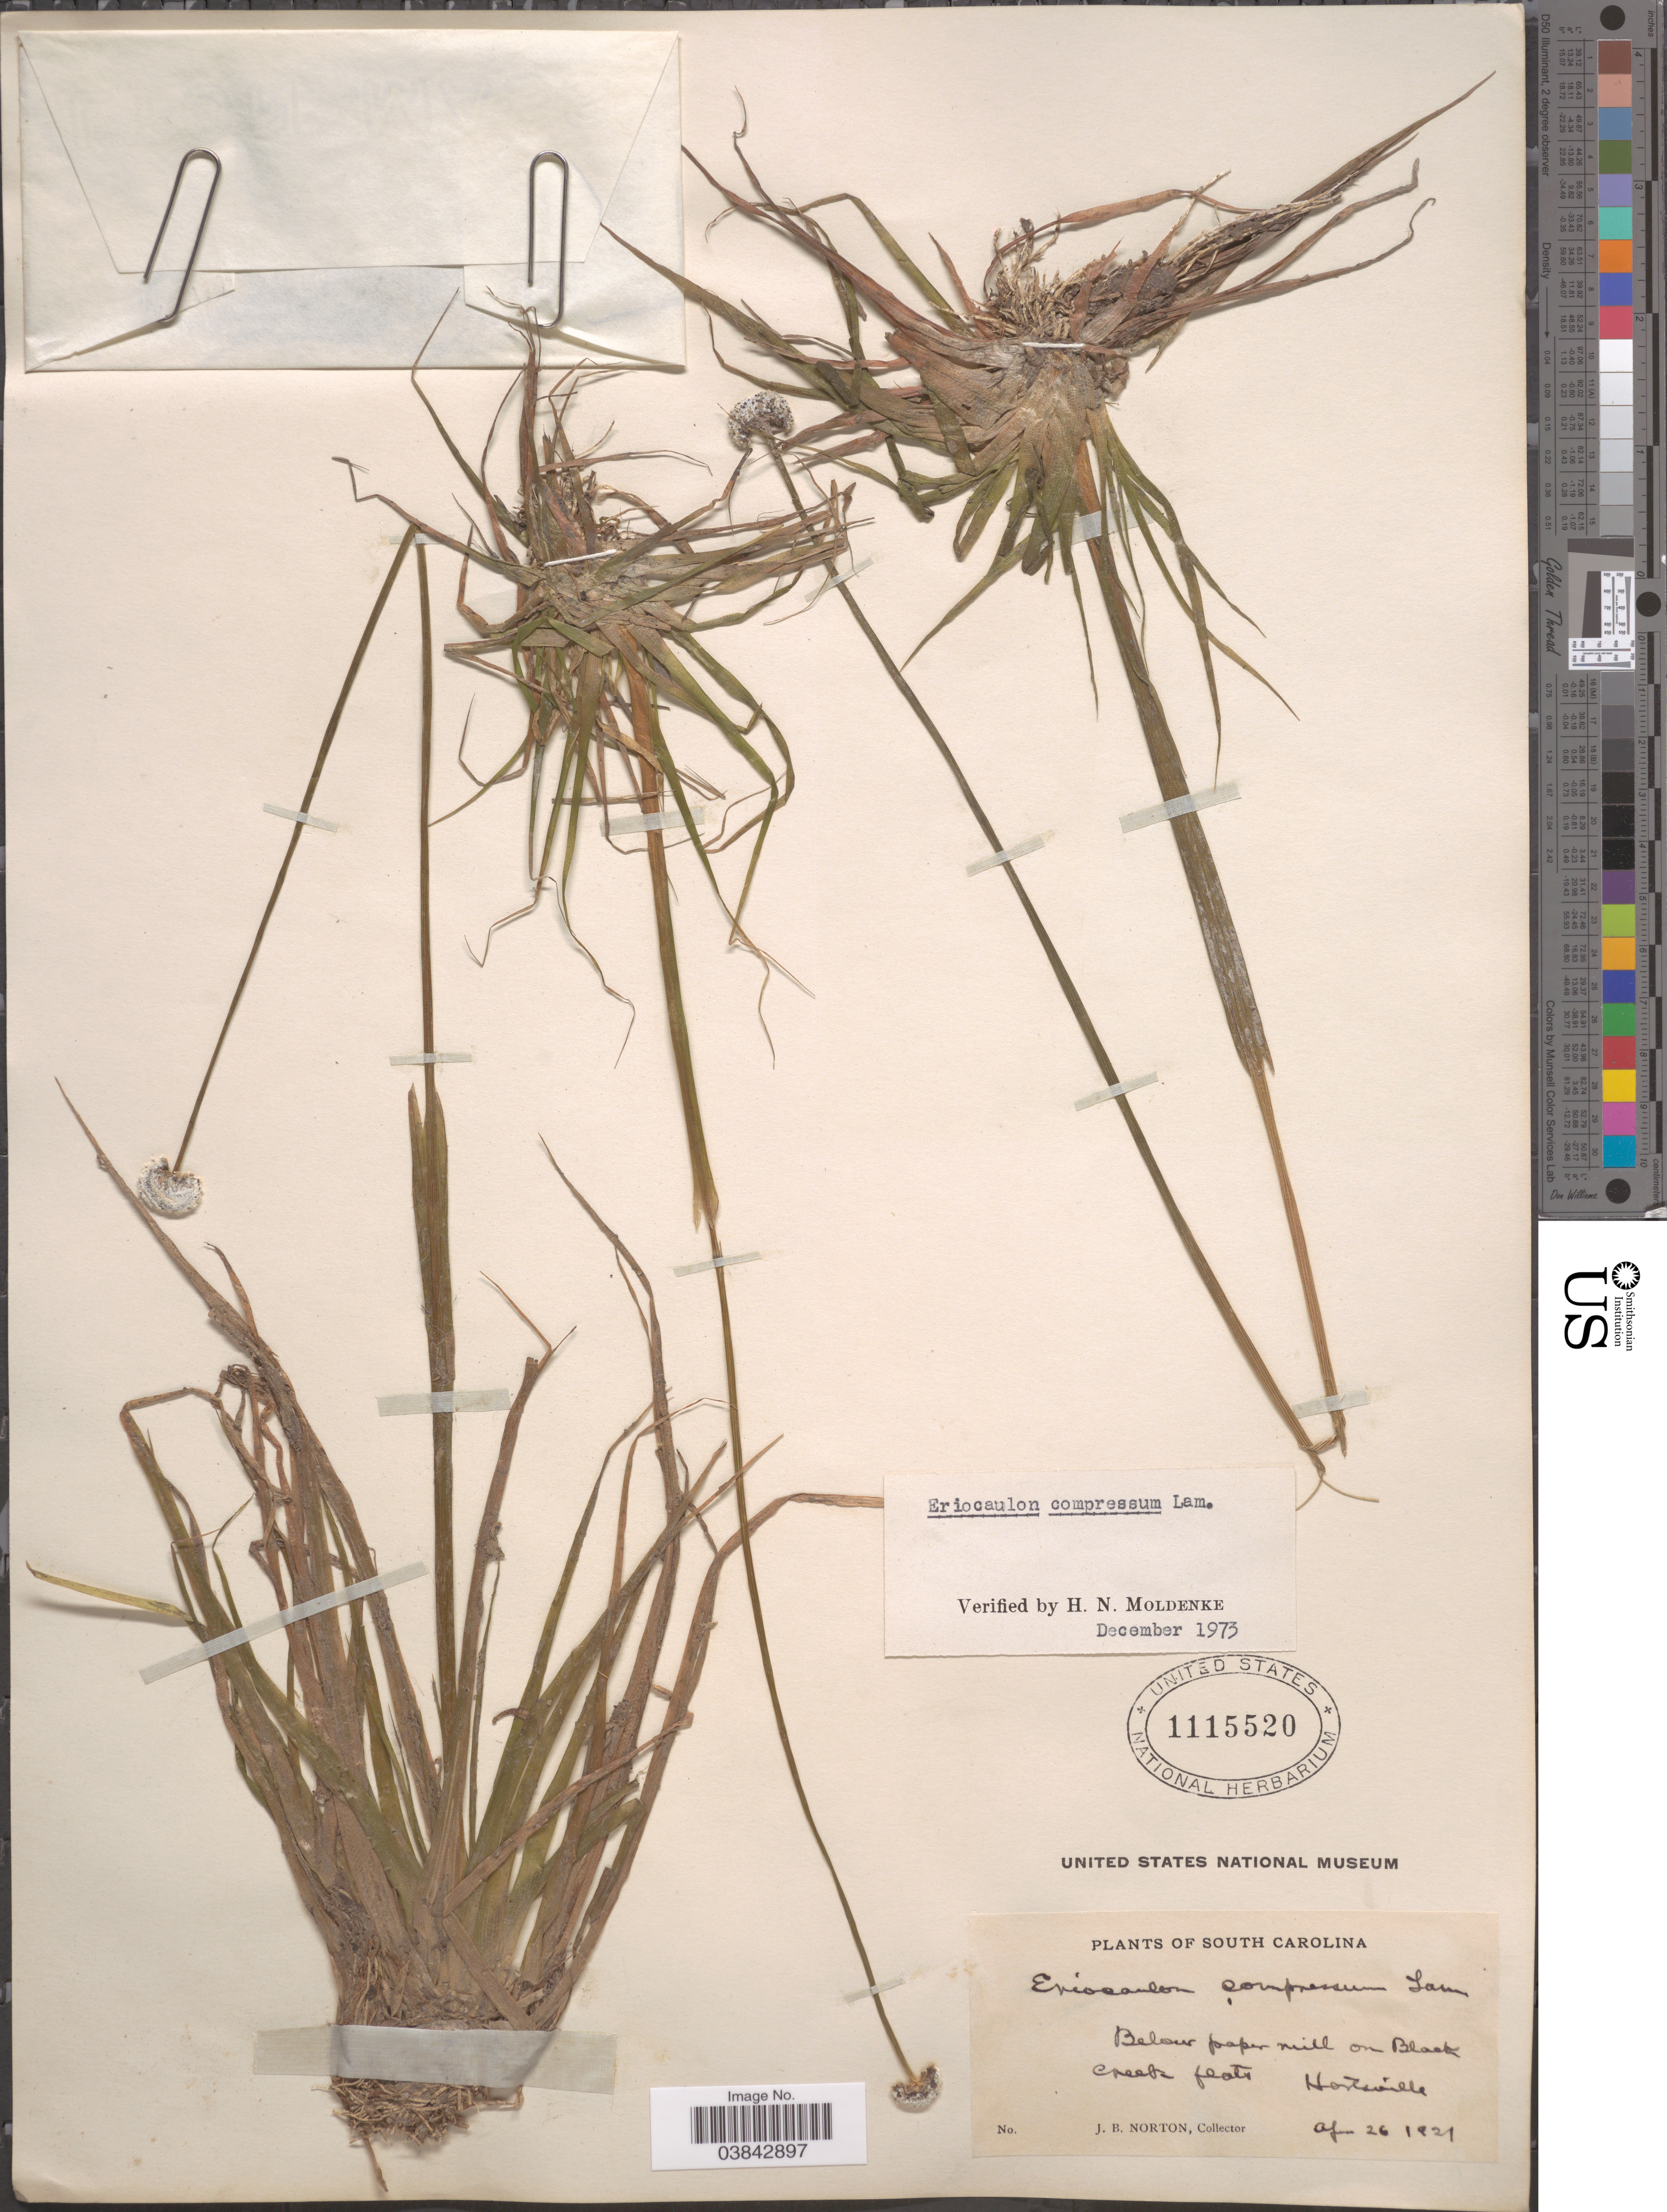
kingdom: Plantae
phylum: Tracheophyta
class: Liliopsida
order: Poales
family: Eriocaulaceae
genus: Eriocaulon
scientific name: Eriocaulon compressum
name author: Lam.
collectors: J. B. Norton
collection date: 1921-04-26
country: United States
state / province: South Carolina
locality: On Black Creek flats. Hartsville.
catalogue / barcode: US 1115520